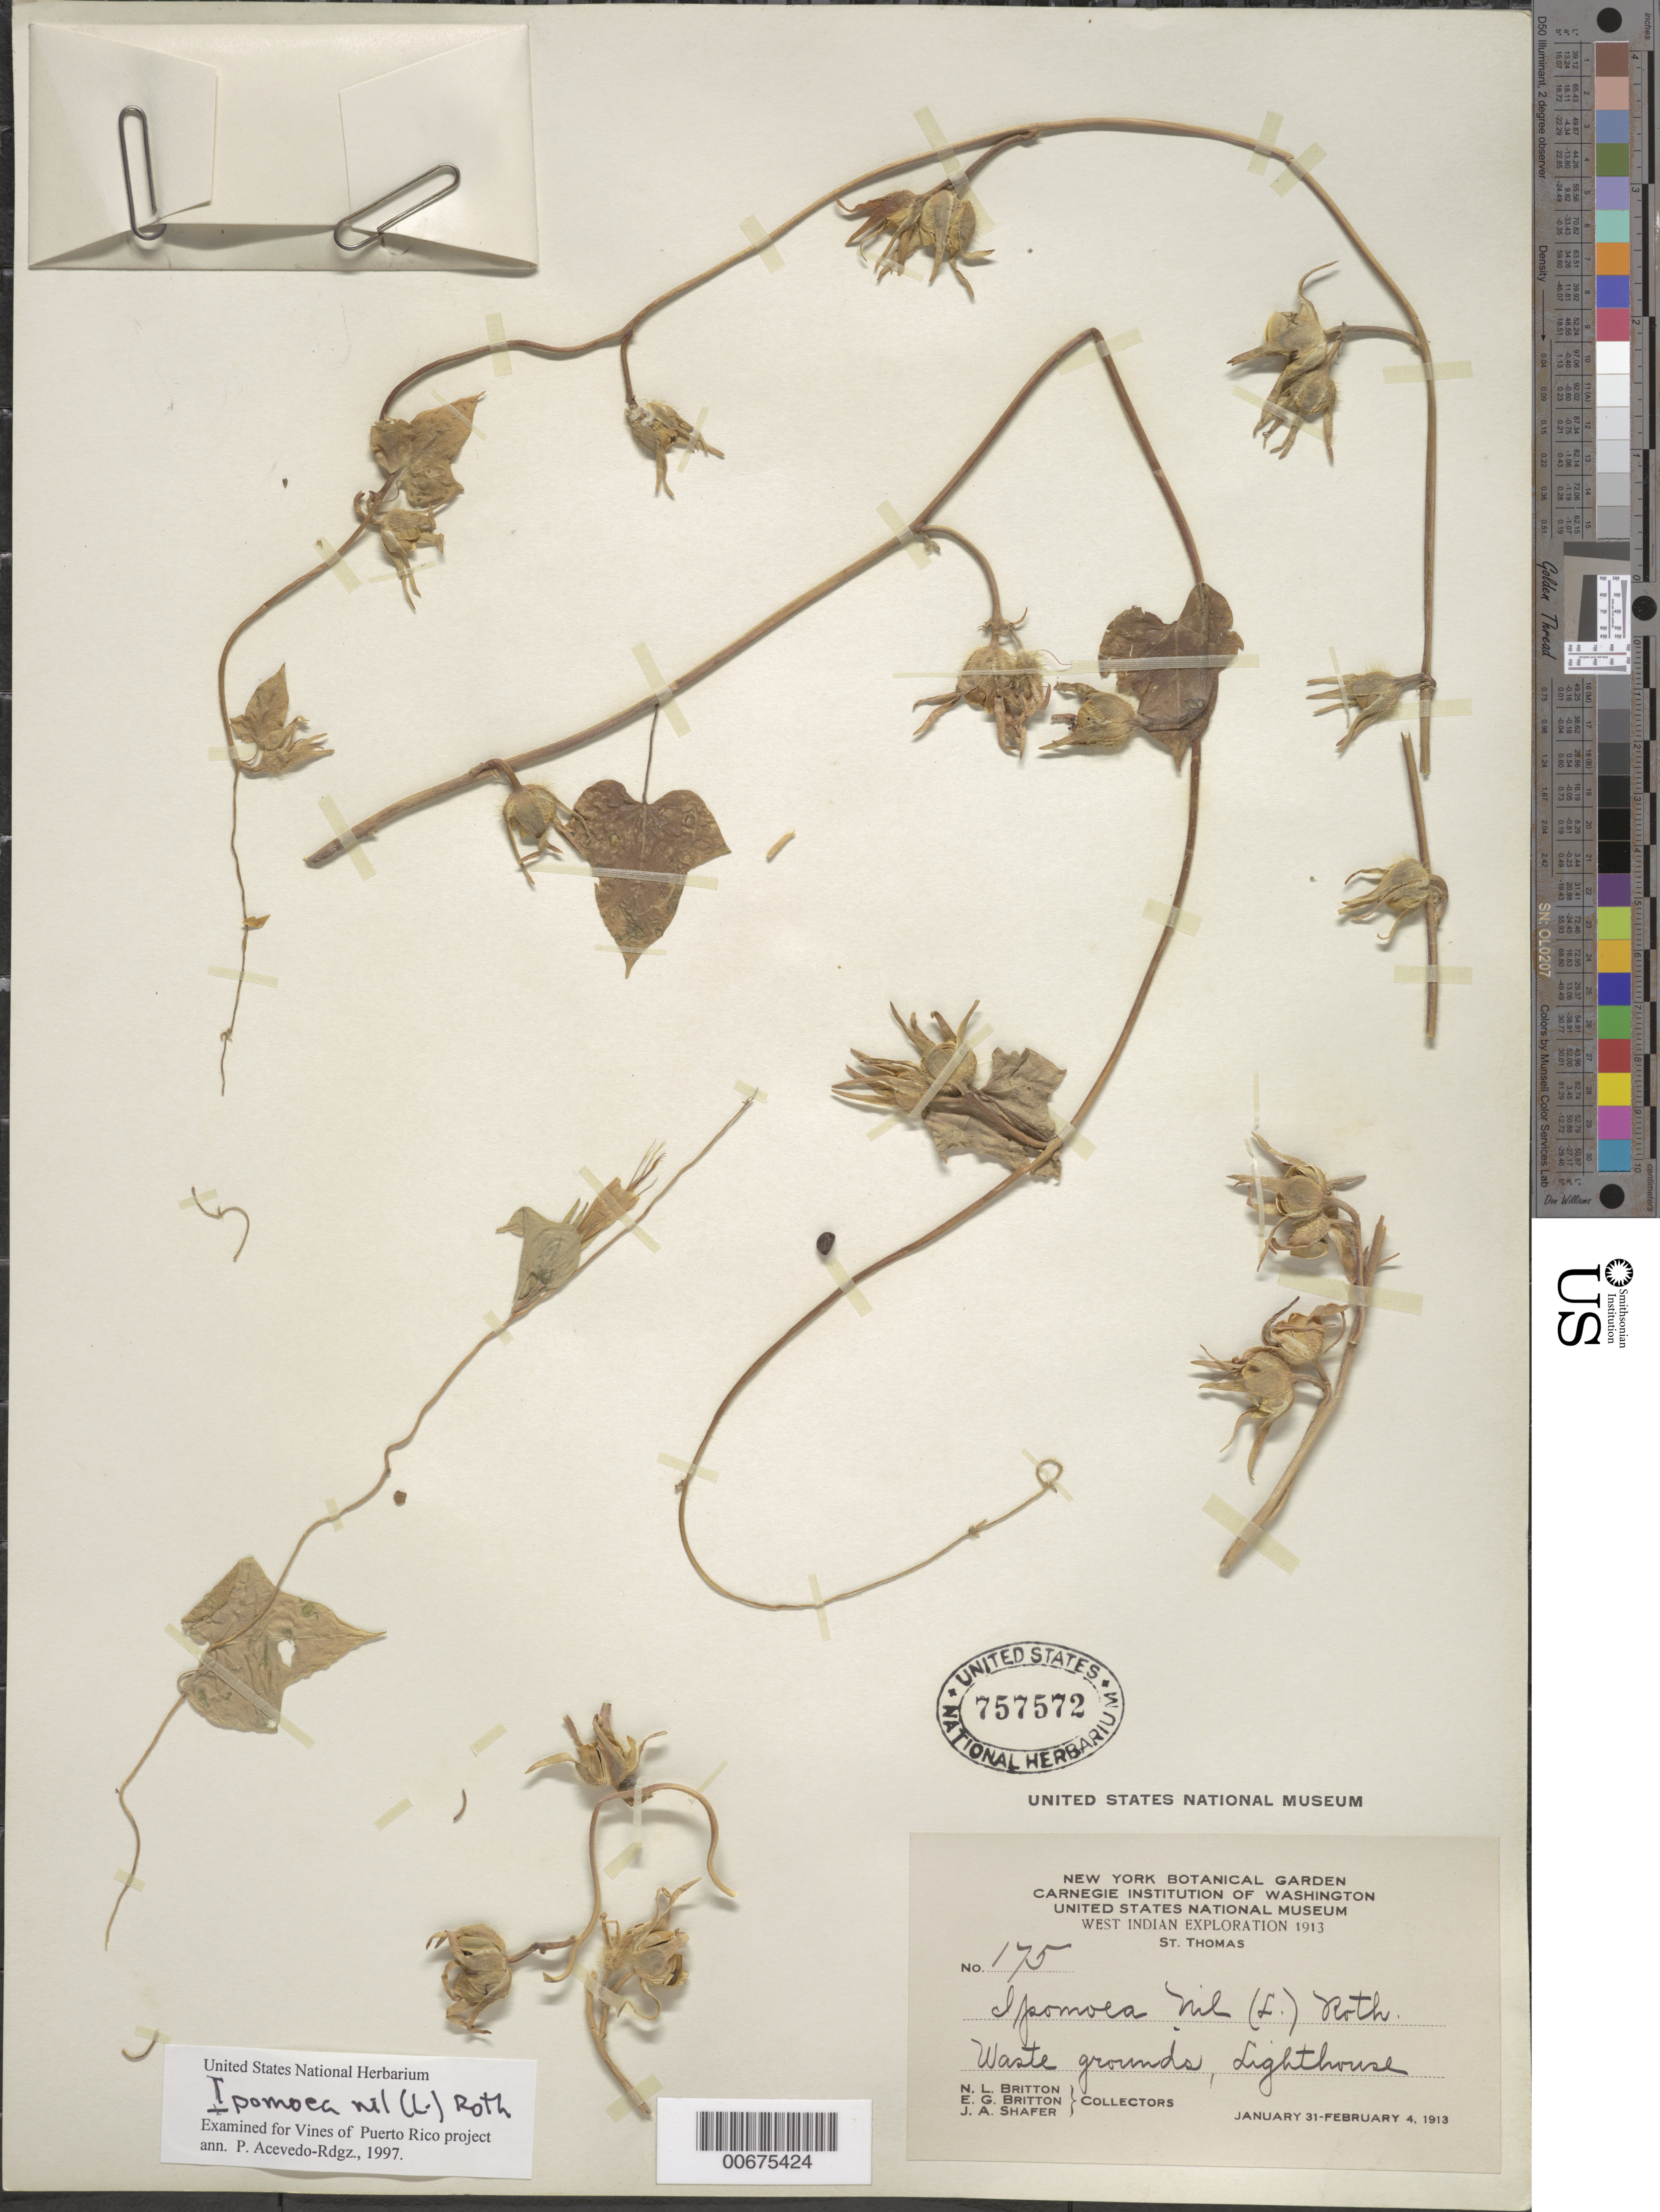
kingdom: Plantae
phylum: Tracheophyta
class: Magnoliopsida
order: Solanales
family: Convolvulaceae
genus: Ipomoea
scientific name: Ipomoea nil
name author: (L.) Roth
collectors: N. Britton, E. G. Britton & J. A. Shafer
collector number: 175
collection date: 1913-01-31/1913-02-04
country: U.S. Virgin Islands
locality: West Indian, St. Thomas, Waste grounds, Lighthouse.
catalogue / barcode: US 757572